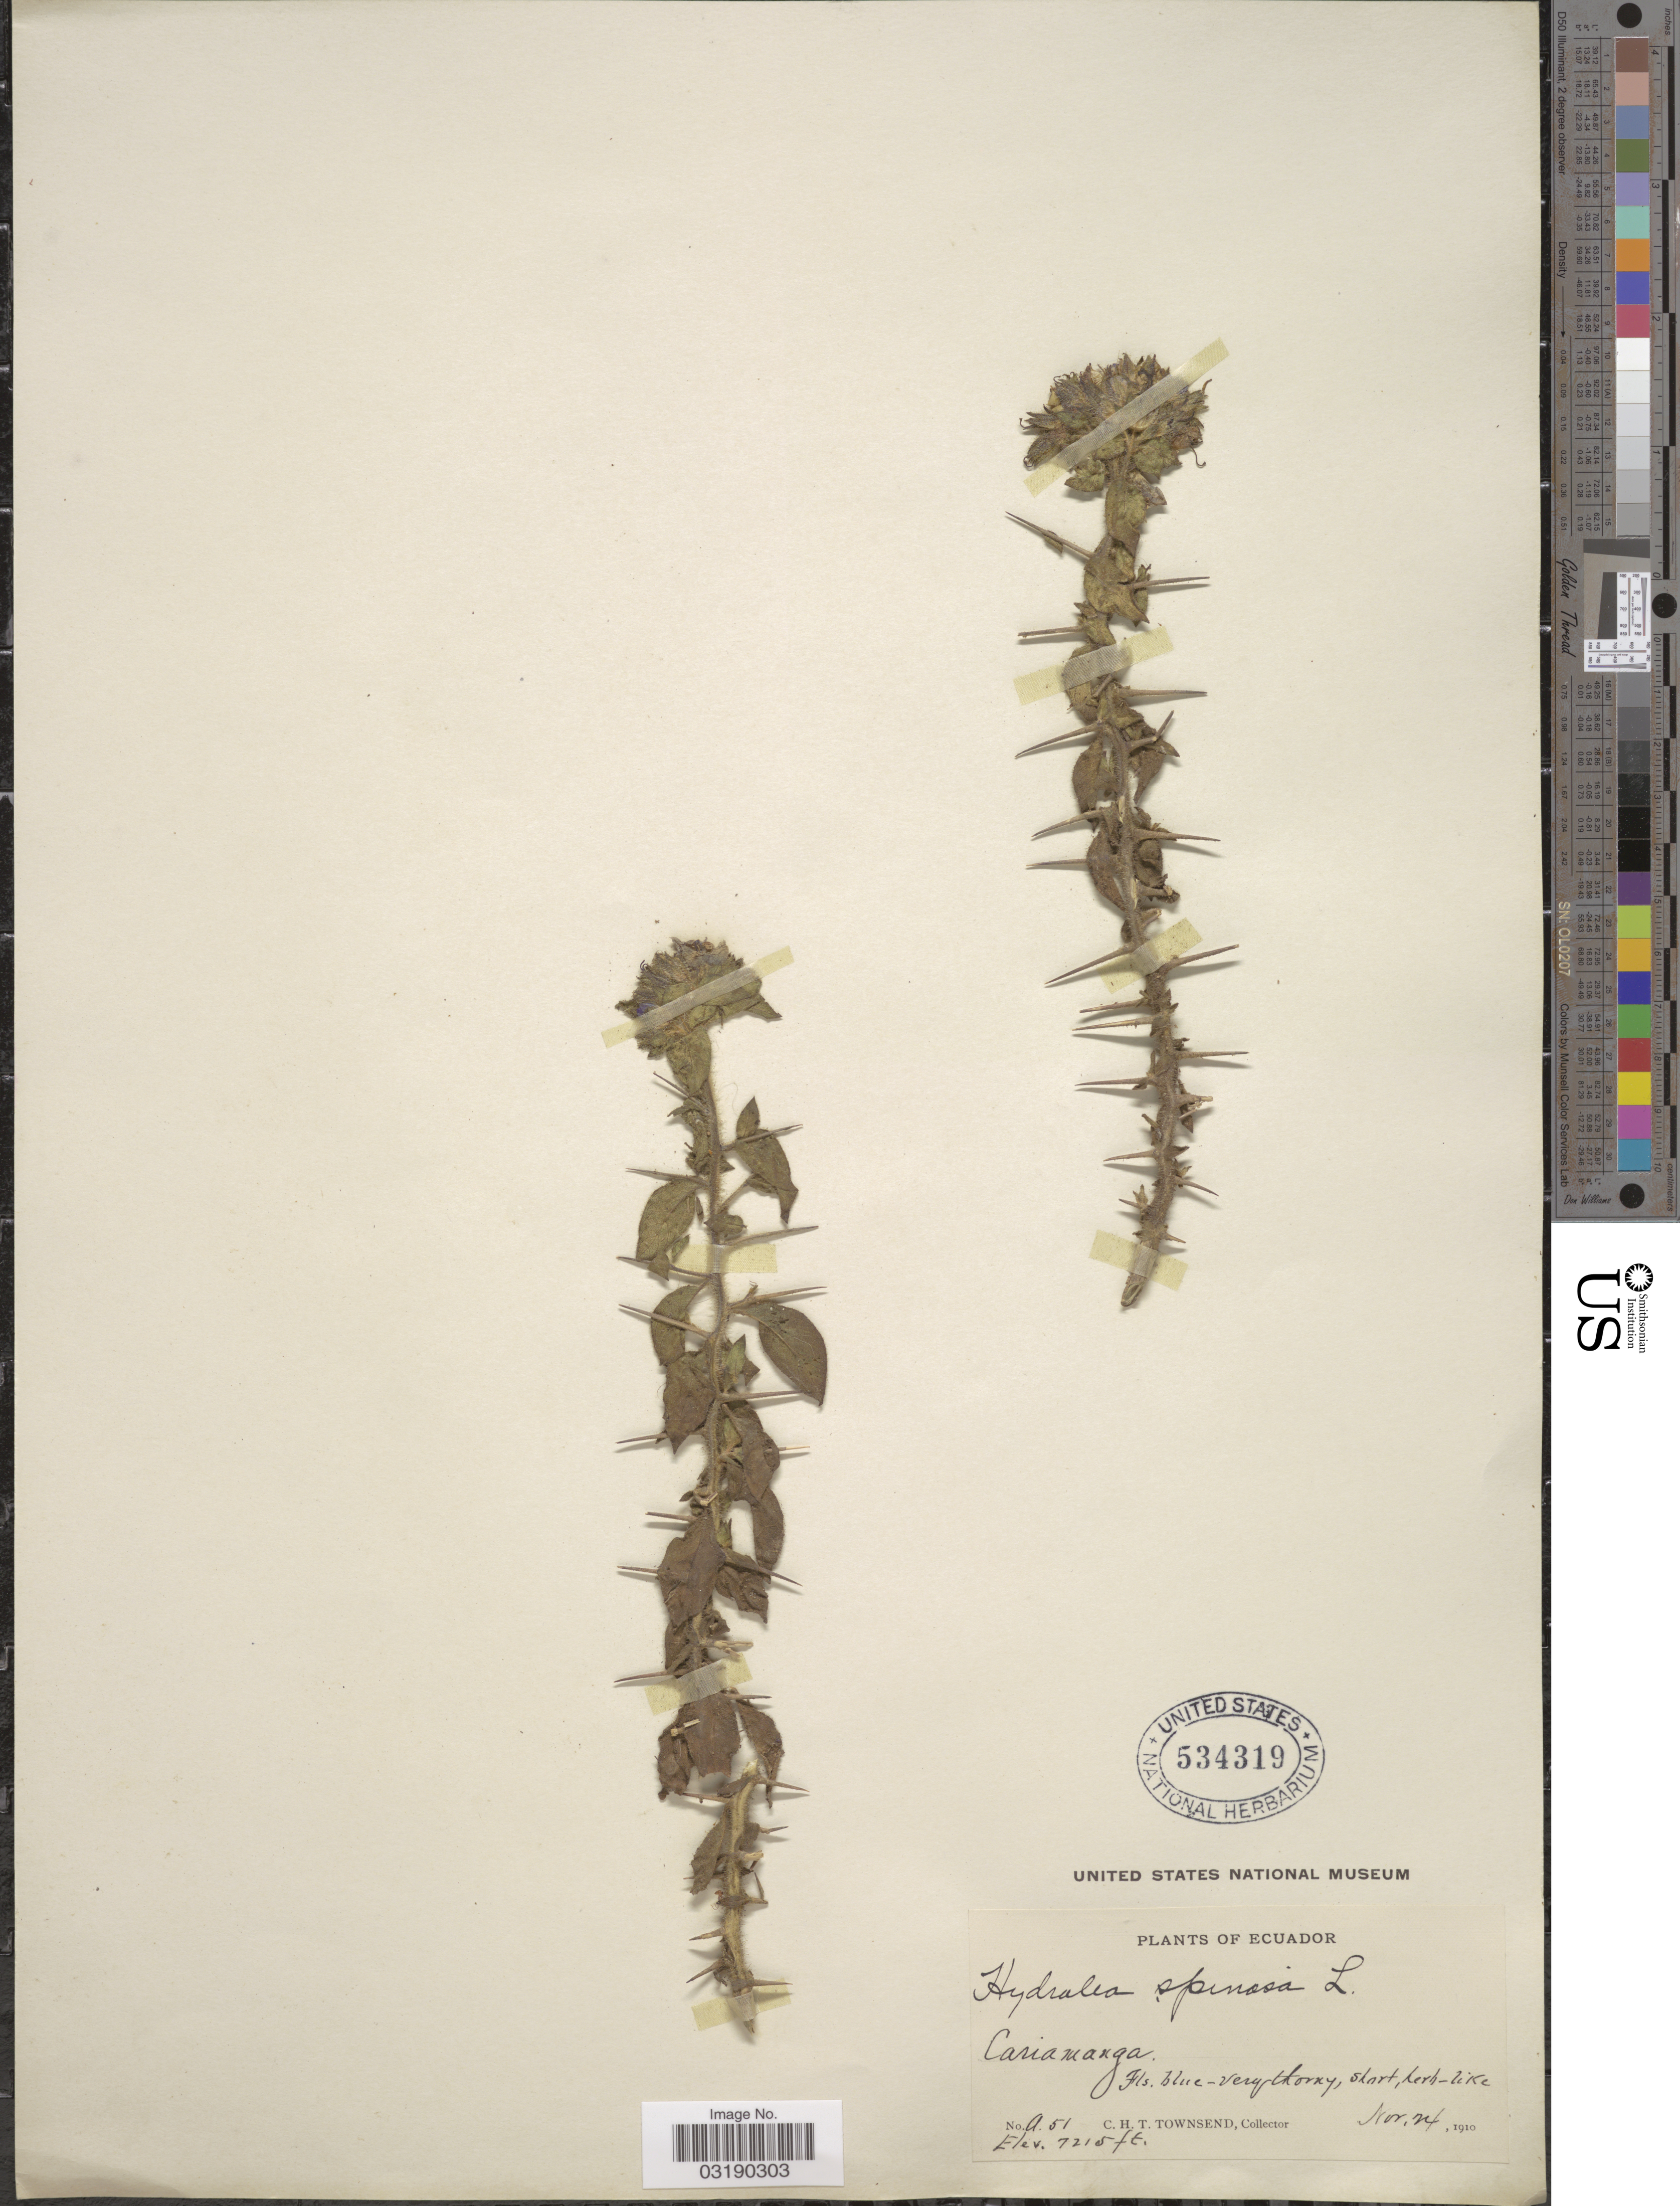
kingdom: Plantae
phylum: Tracheophyta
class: Magnoliopsida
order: Solanales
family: Hydroleaceae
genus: Hydrolea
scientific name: Hydrolea spinosa var. spinosa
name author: L.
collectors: C. H. T. Townsend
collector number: A51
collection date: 1910-11-24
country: Ecuador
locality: Cariamanga.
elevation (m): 2199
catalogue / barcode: US 534319